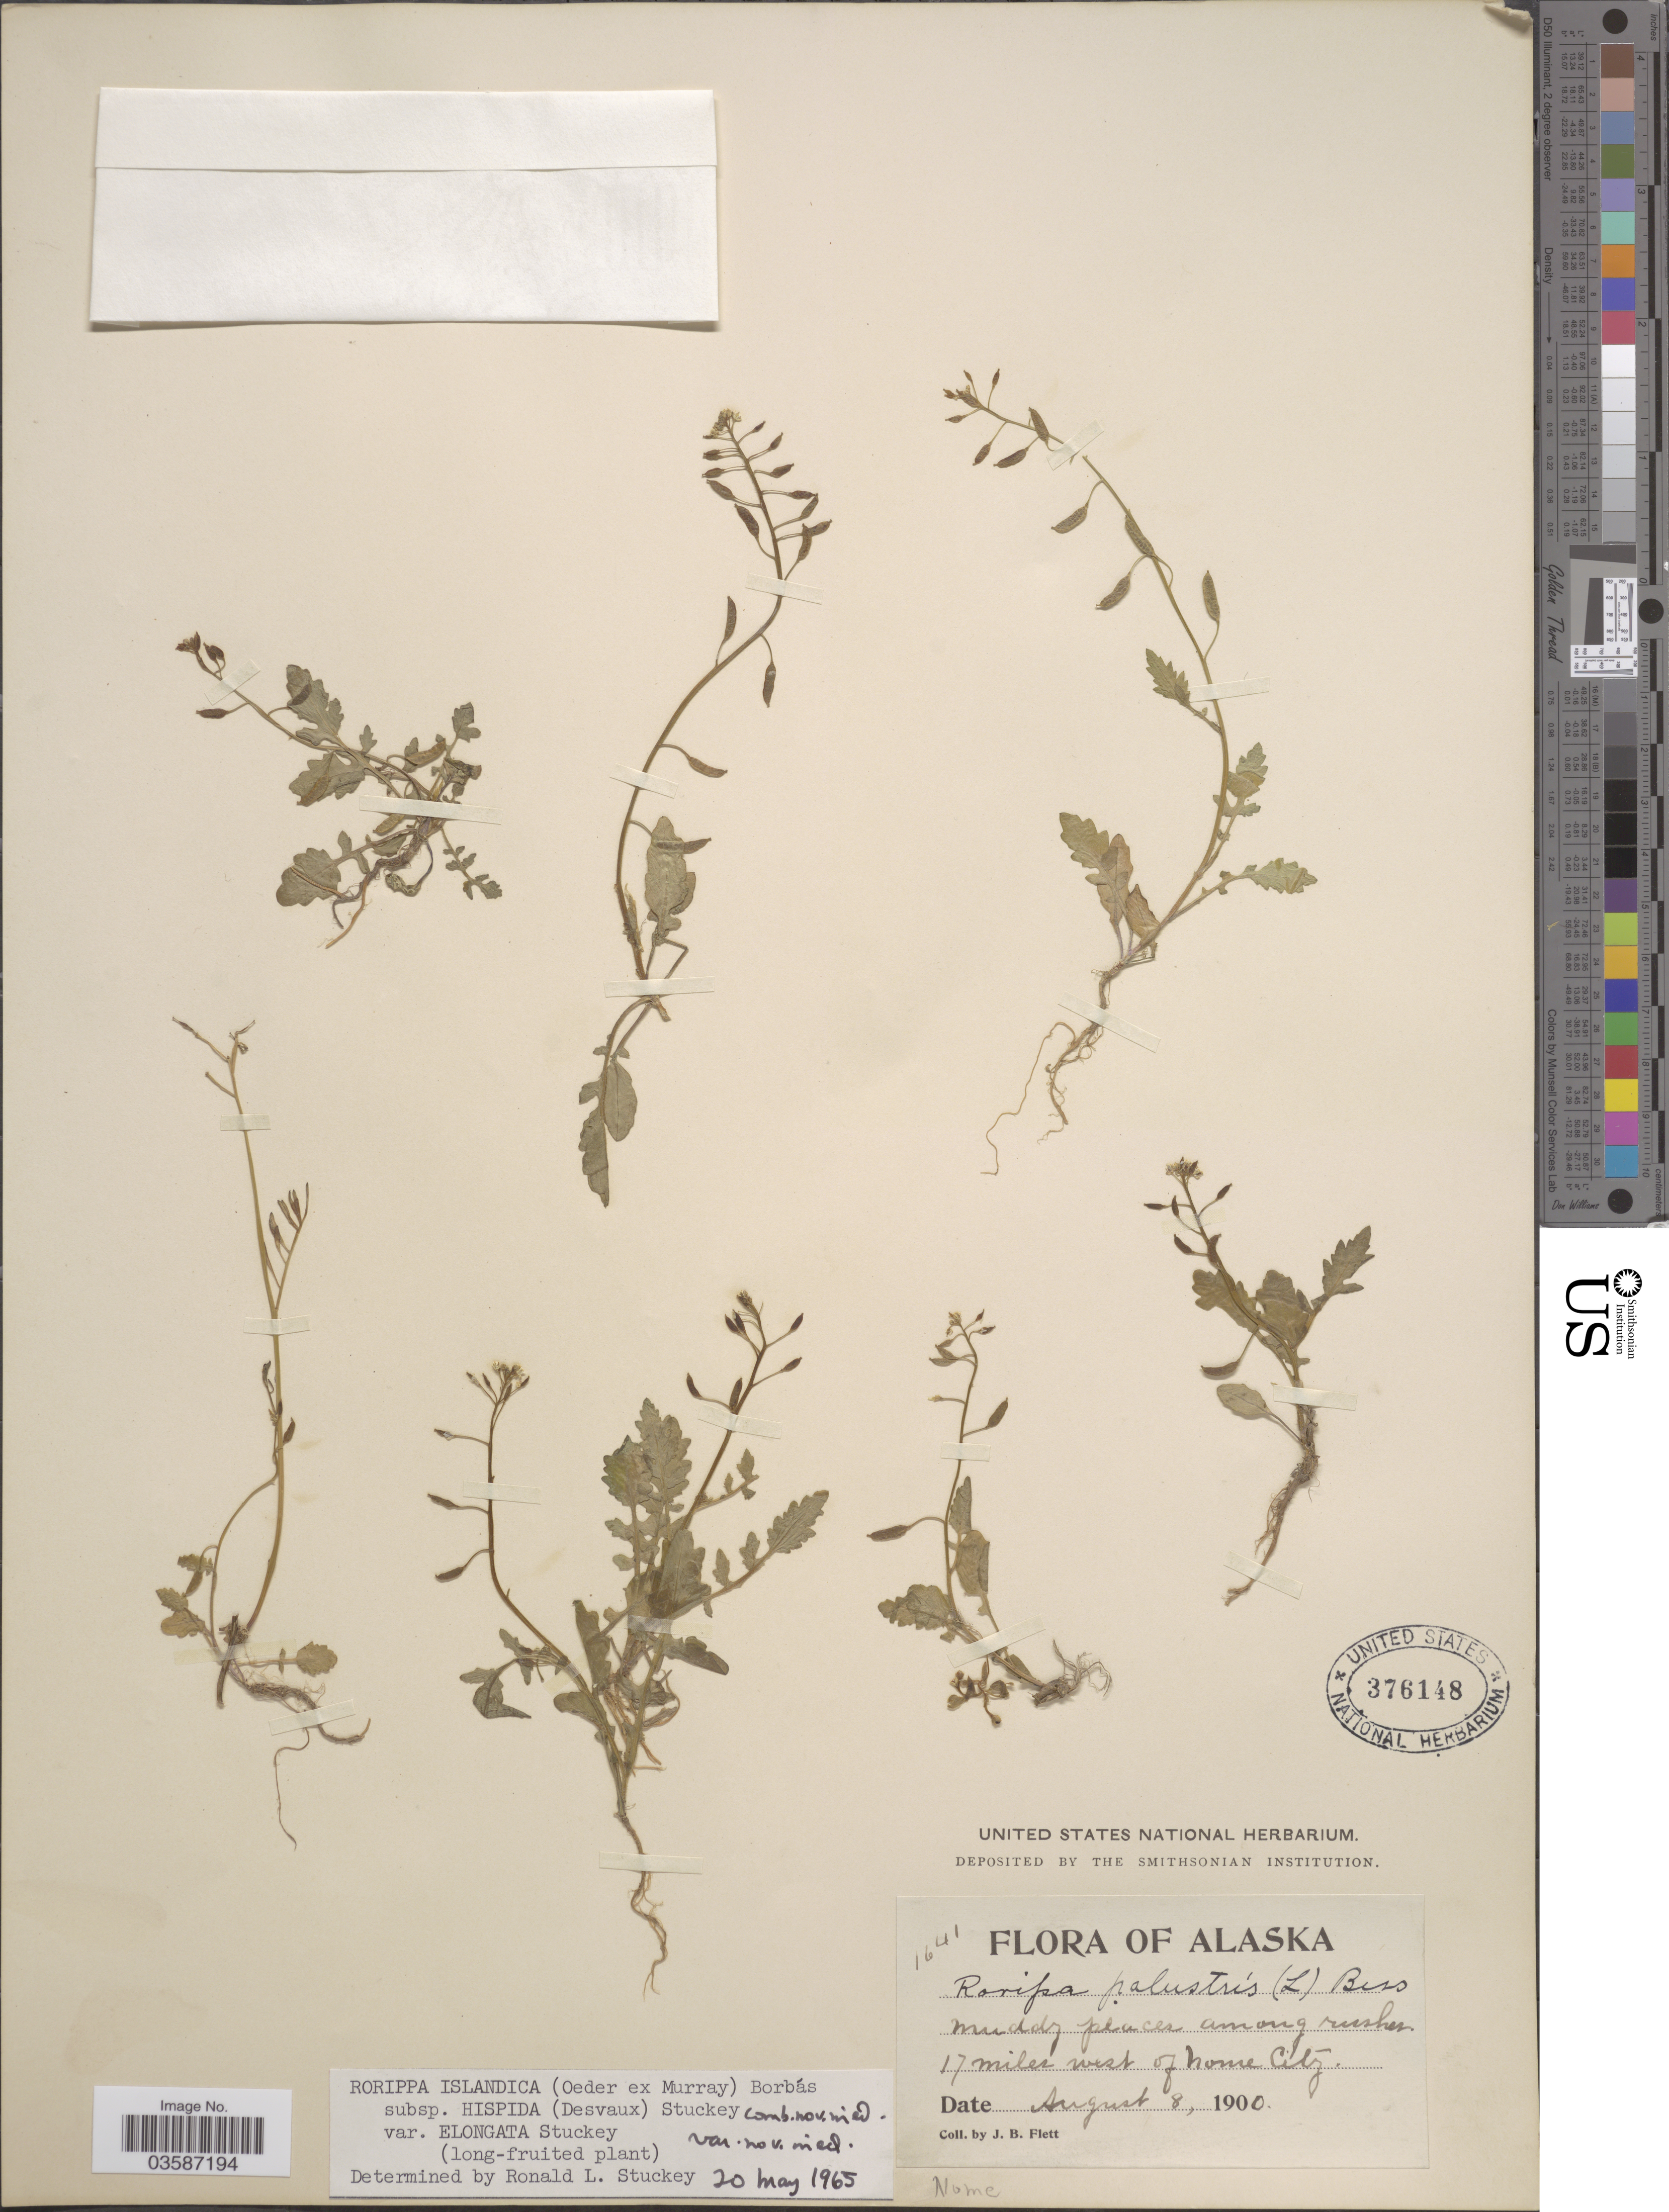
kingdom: Plantae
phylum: Tracheophyta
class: Magnoliopsida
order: Brassicales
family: Brassicaceae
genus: Rorippa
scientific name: Rorippa islandica var. elongata Stuckey var. nov. ined.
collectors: J. Flett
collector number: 1641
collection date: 1900-08-08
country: United States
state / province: Alaska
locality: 17 miles west of Nome City. Nome.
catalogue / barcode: US 376148